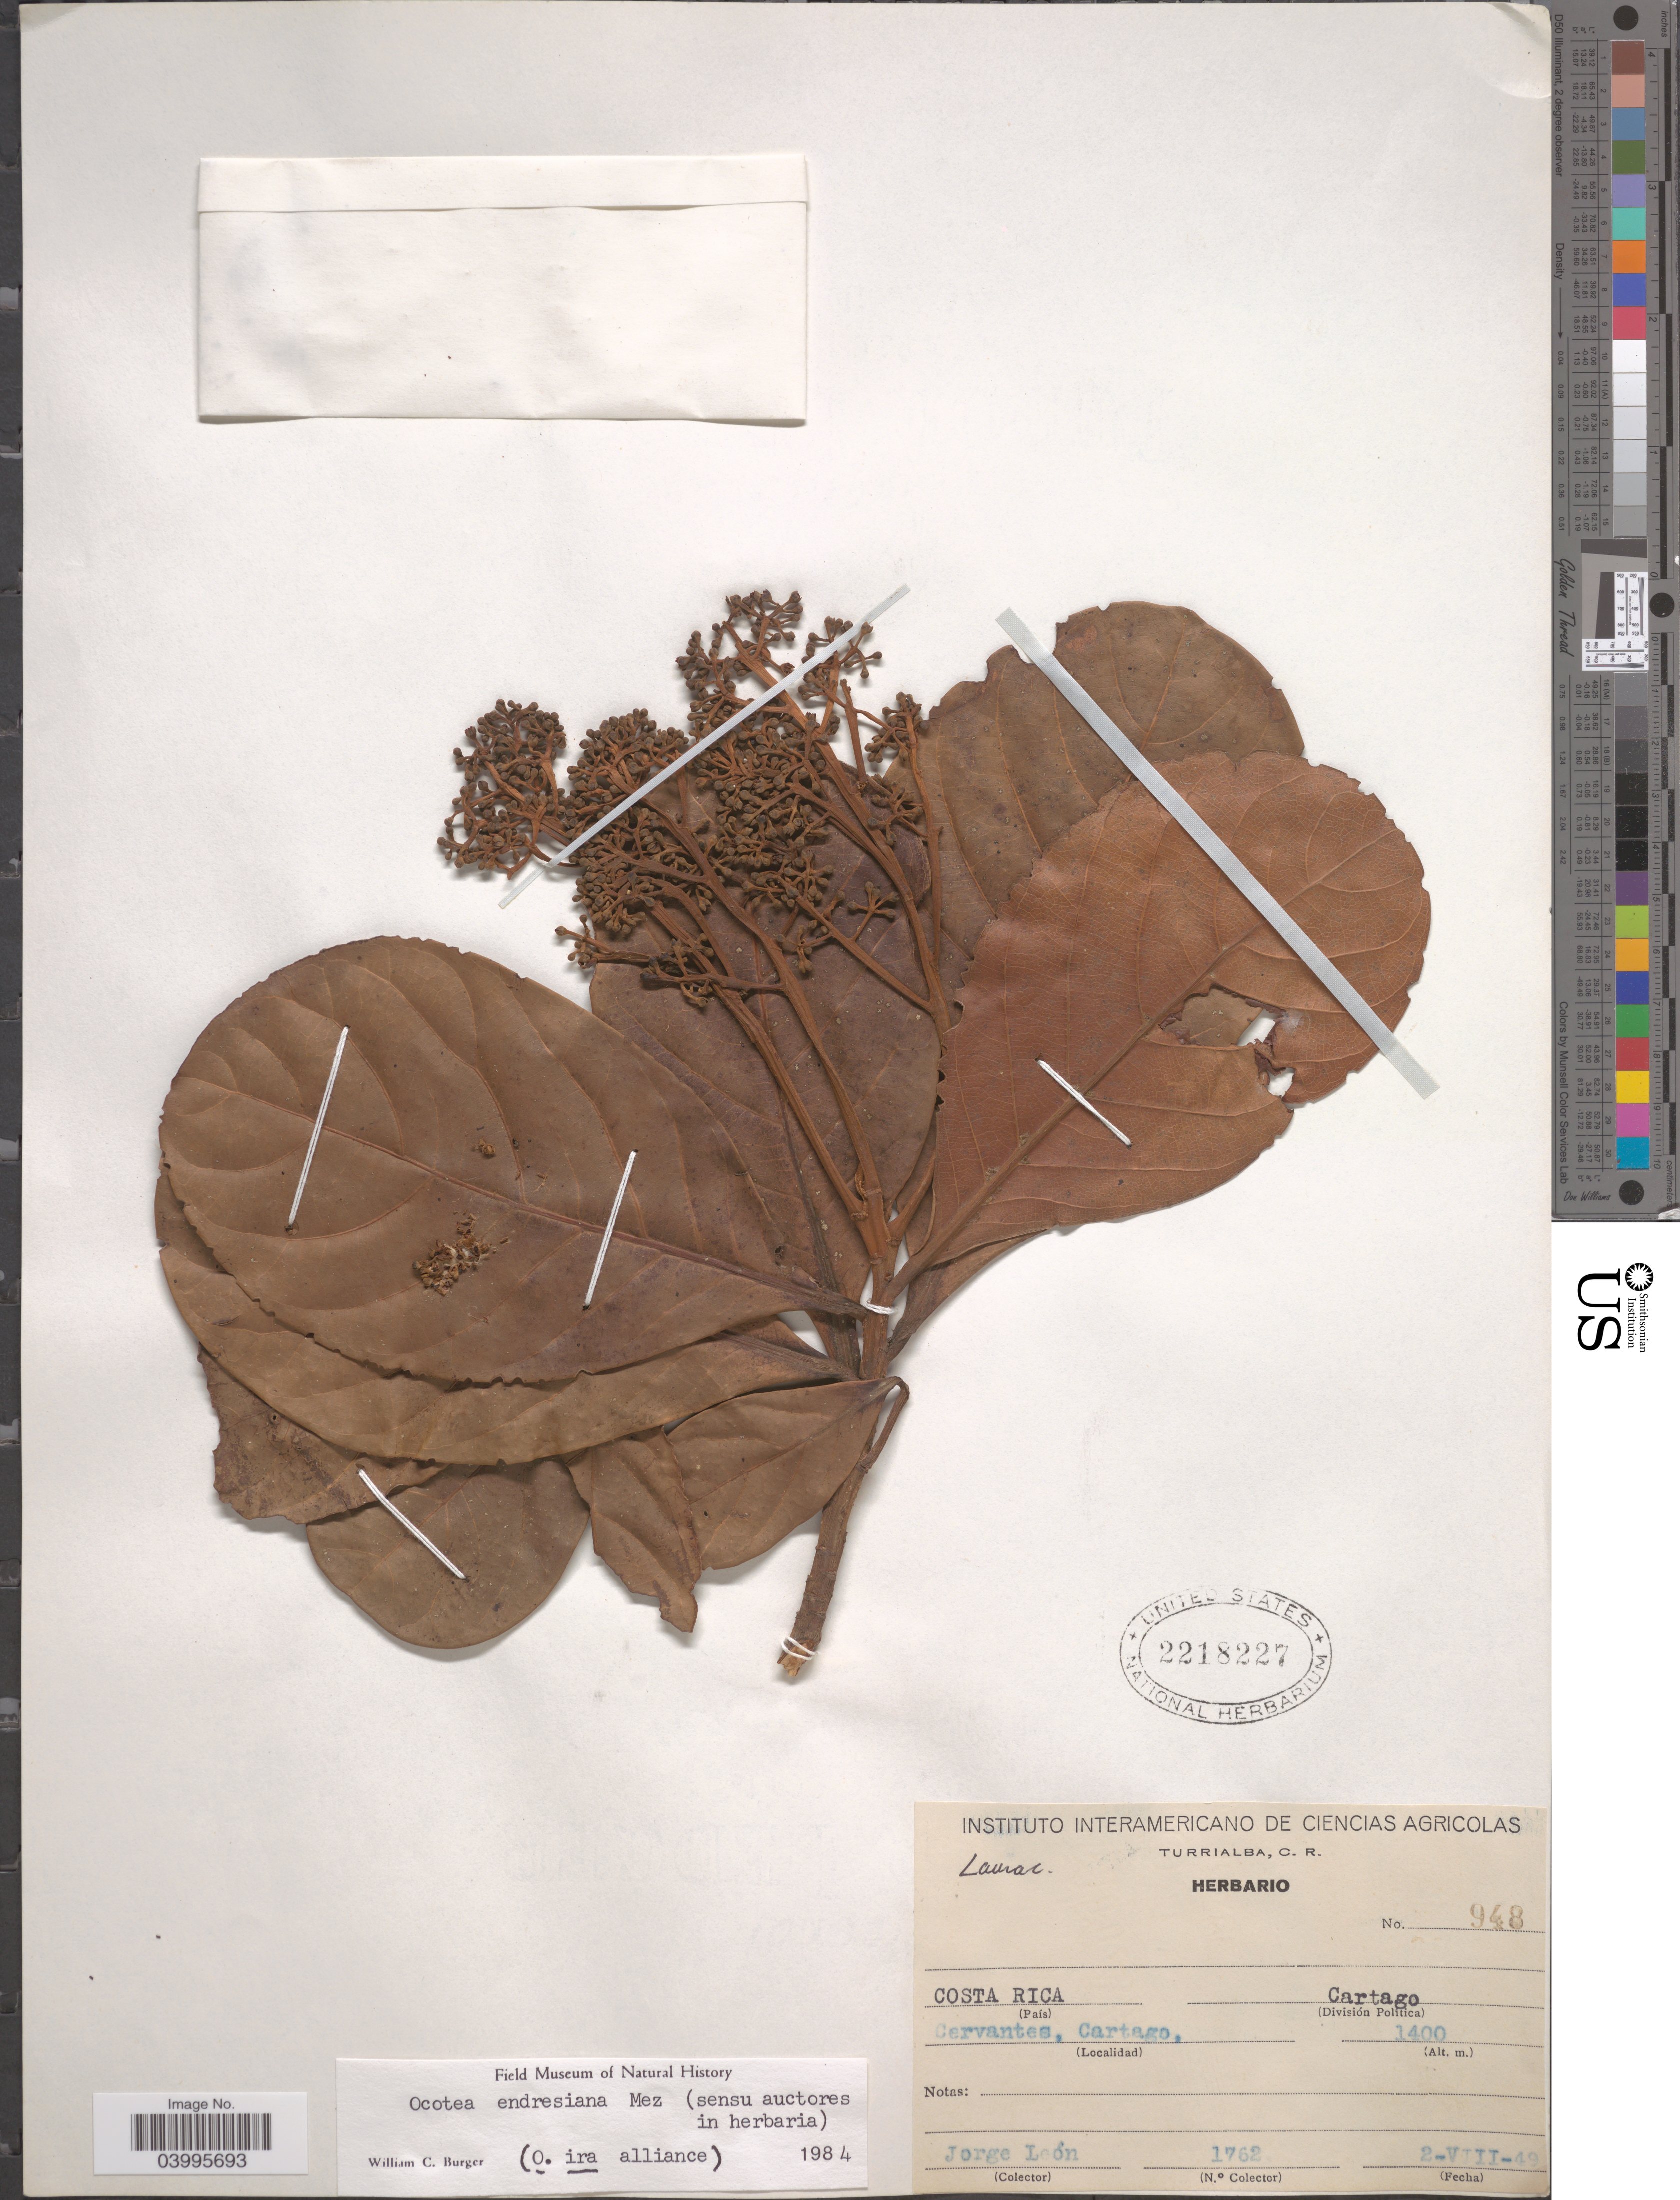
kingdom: Plantae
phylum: Tracheophyta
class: Magnoliopsida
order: Laurales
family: Lauraceae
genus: Ocotea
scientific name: Ocotea endresiana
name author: Mez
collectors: J. León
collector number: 1762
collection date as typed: Transcribed d/m/y: 2/8/49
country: Costa Rica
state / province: Cartago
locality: Cervantes, Cartago.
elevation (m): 1400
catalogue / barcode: US 2218227